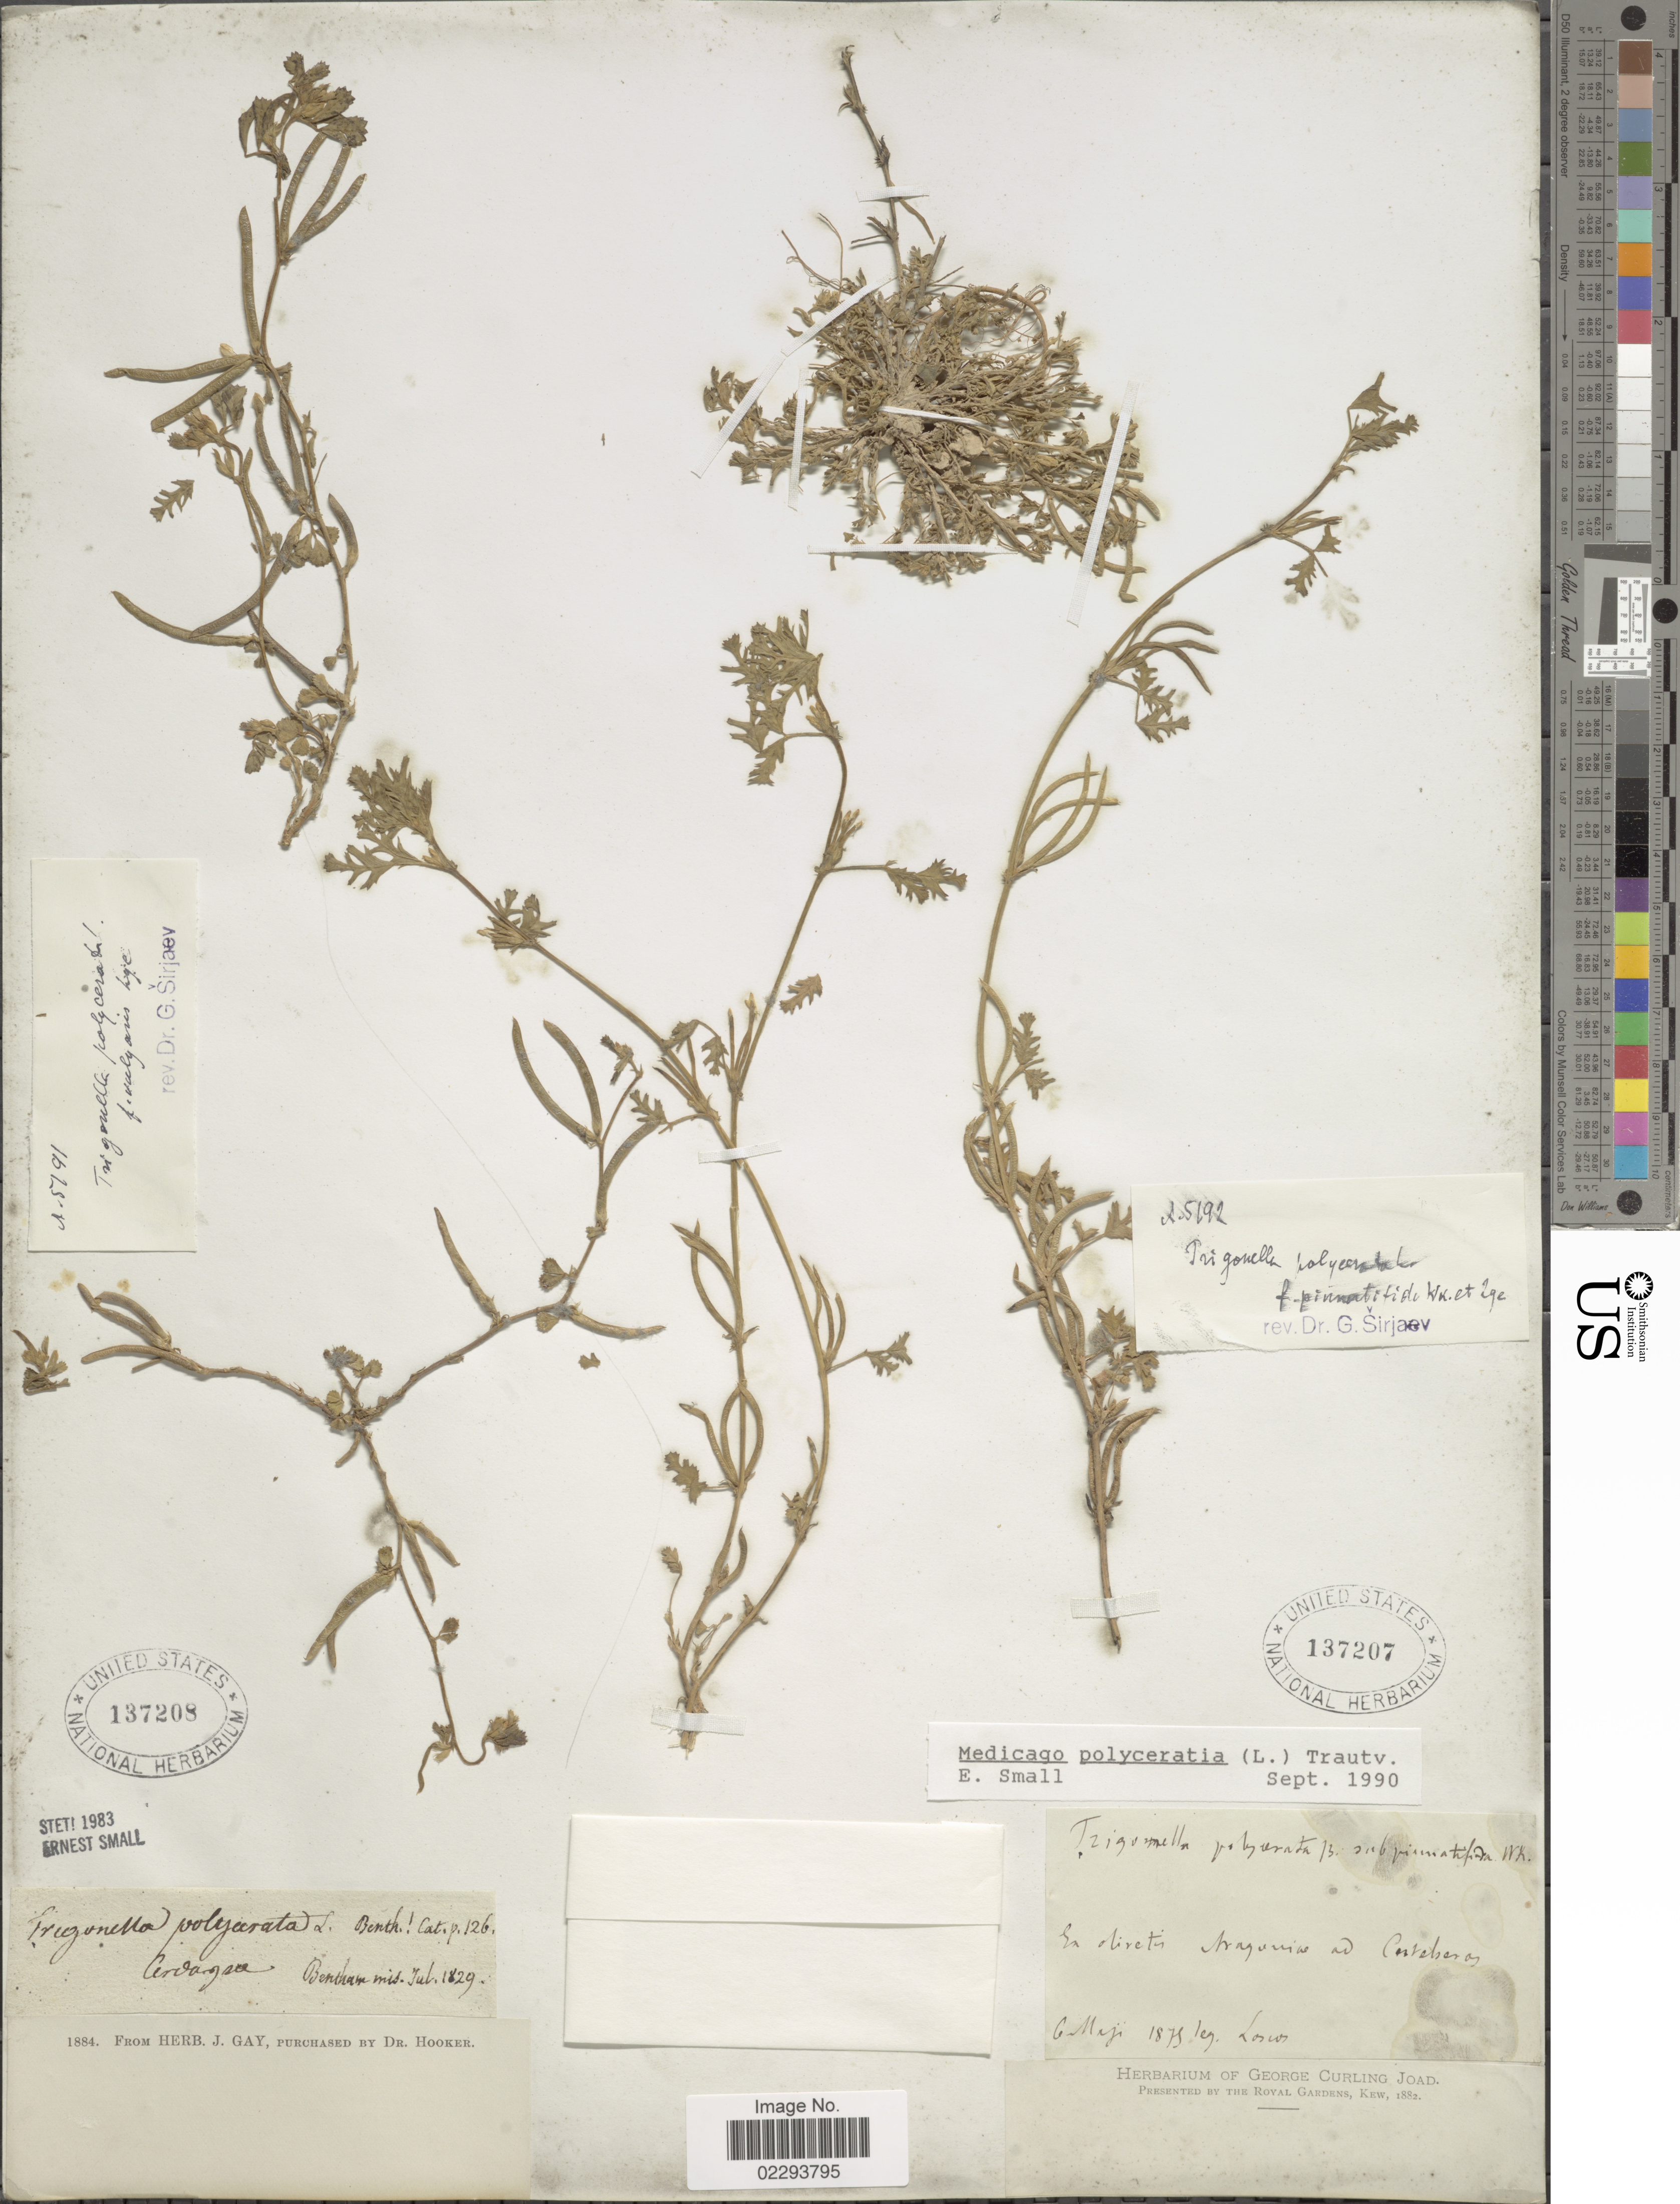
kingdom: Plantae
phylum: Tracheophyta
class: Magnoliopsida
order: Fabales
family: Fabaceae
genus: Medicago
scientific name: Medicago polyceratia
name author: (L.) Trautv.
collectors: Lonos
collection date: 1875-05-06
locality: Ex diretis Arag [illegible text] ad Cartecheros [interpreted].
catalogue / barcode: US 137207-2